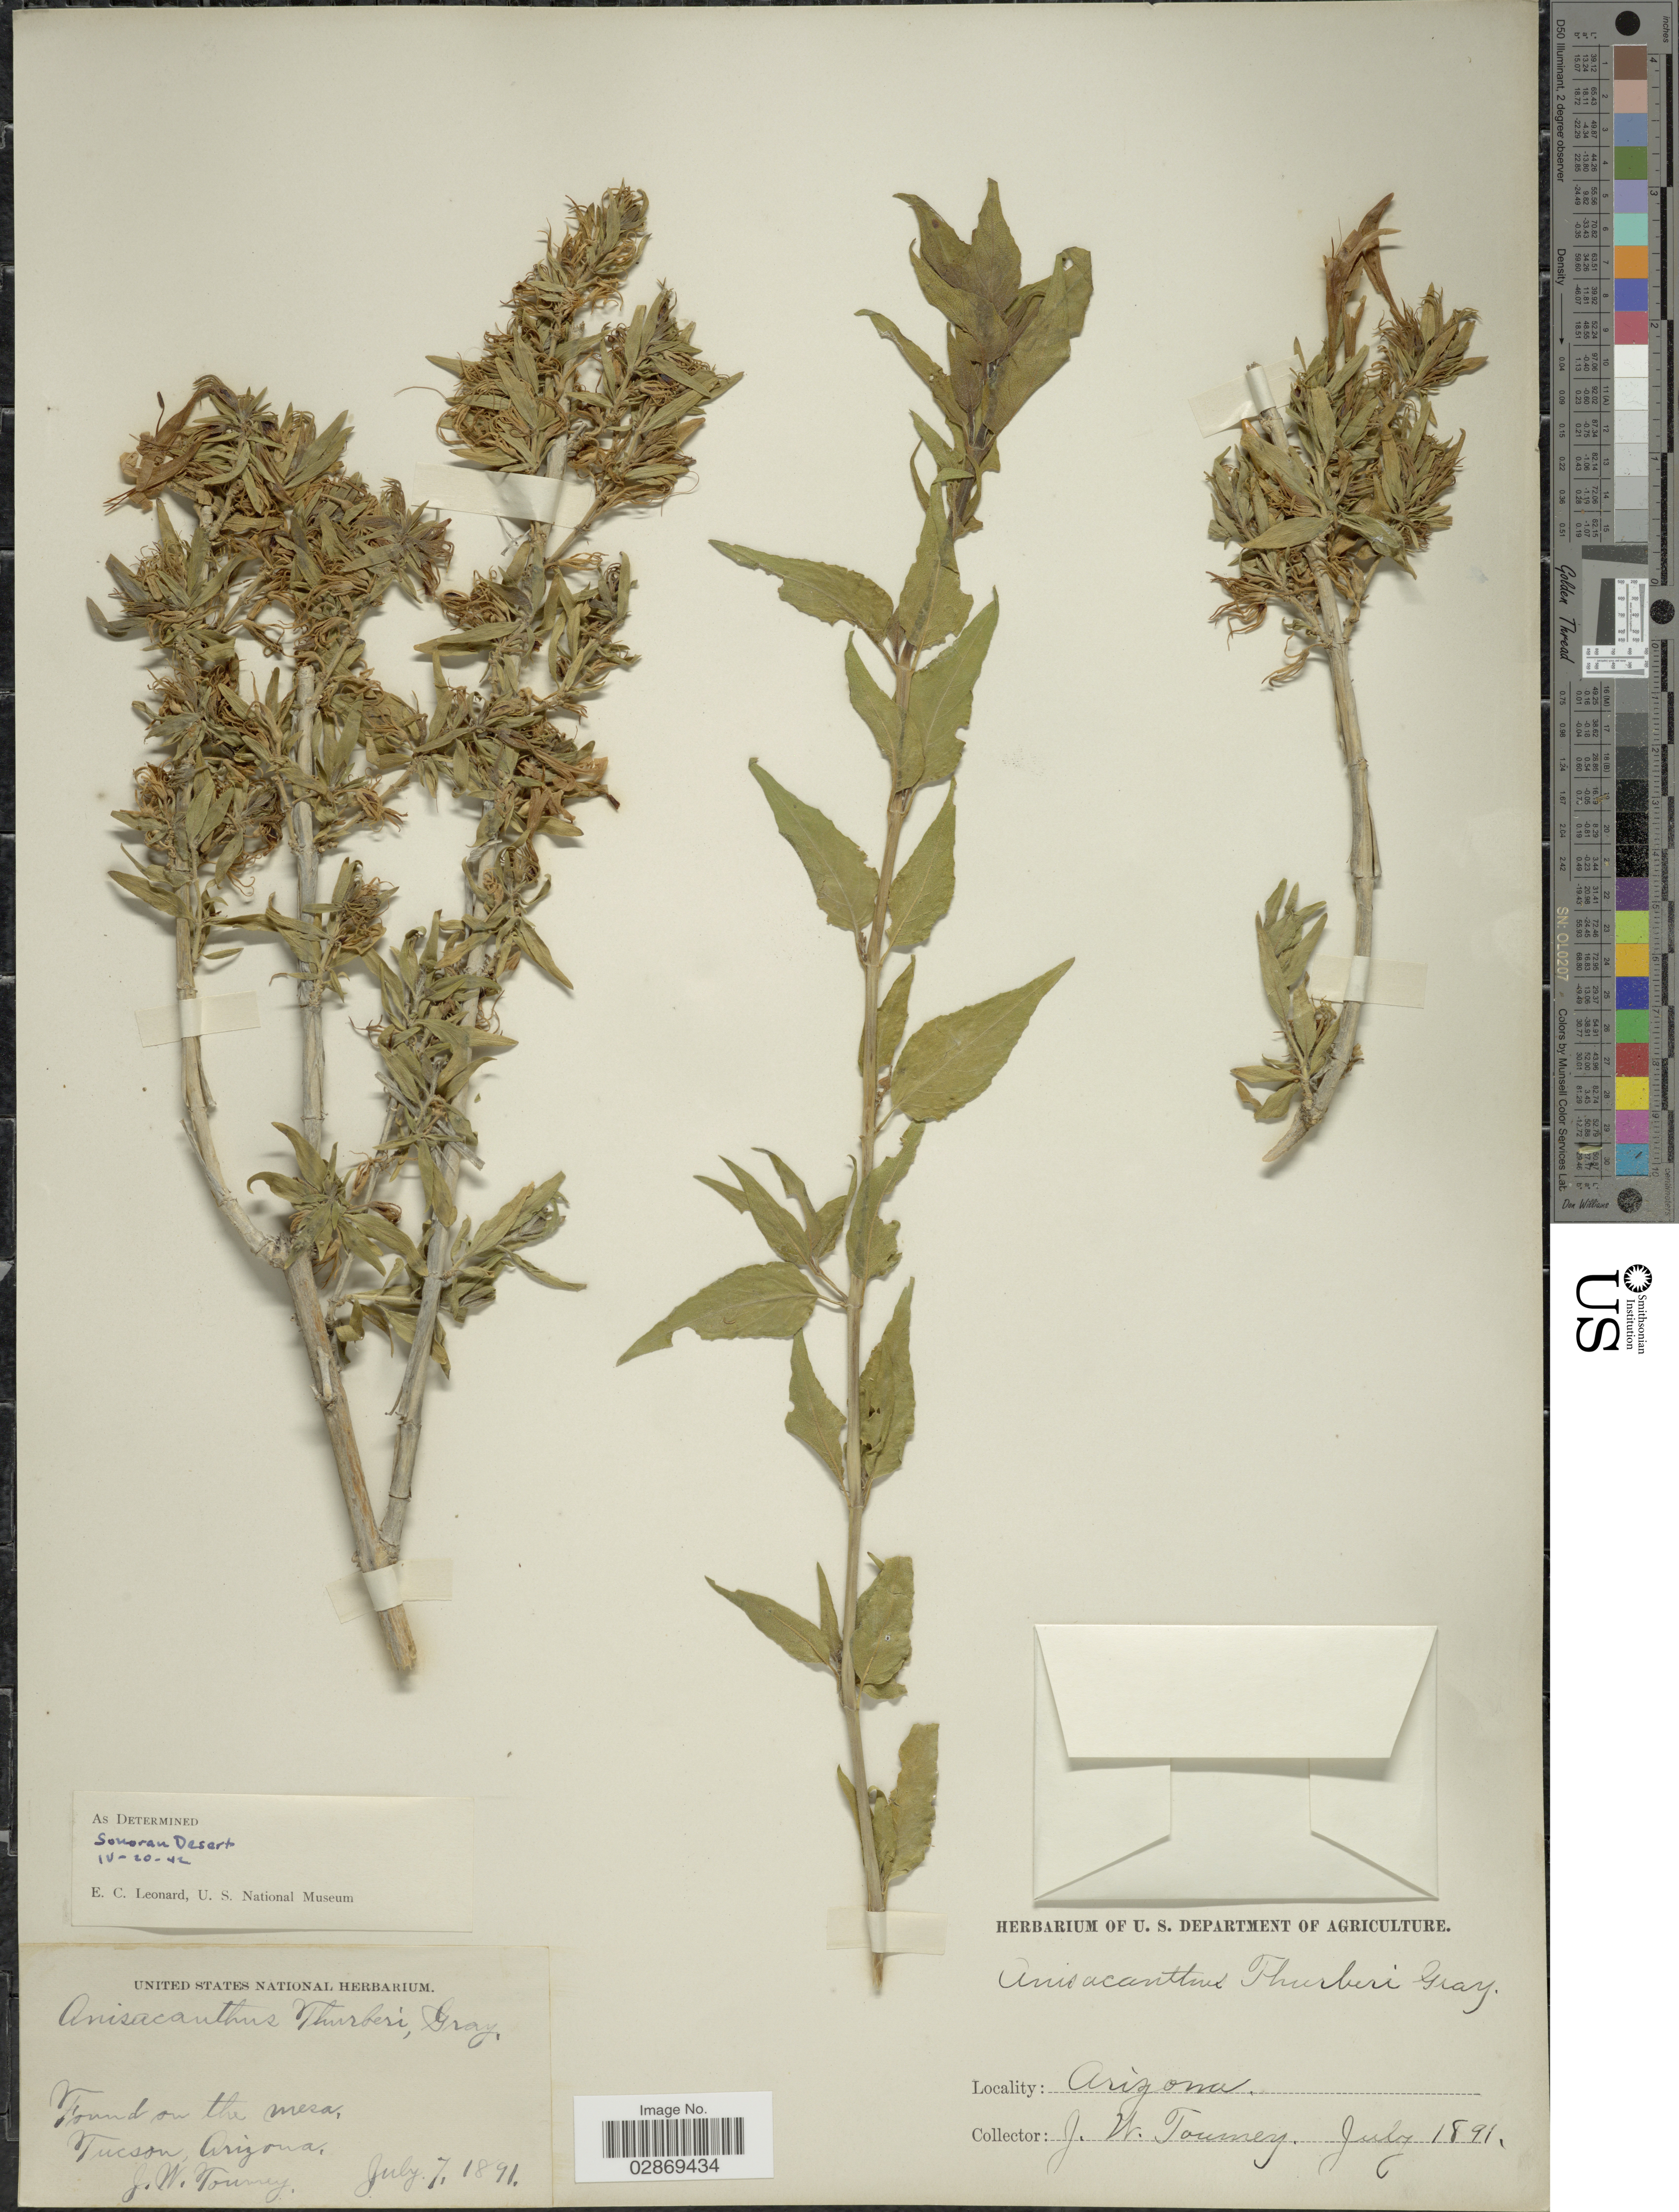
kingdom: Plantae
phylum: Tracheophyta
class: Magnoliopsida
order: Lamiales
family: Acanthaceae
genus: Anisacanthus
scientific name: Anisacanthus thurberi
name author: (Torr.) A. Gray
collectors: J. W. Toumey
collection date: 1891-07-07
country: United States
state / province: Arizona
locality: Found on the mesa, Tucson.